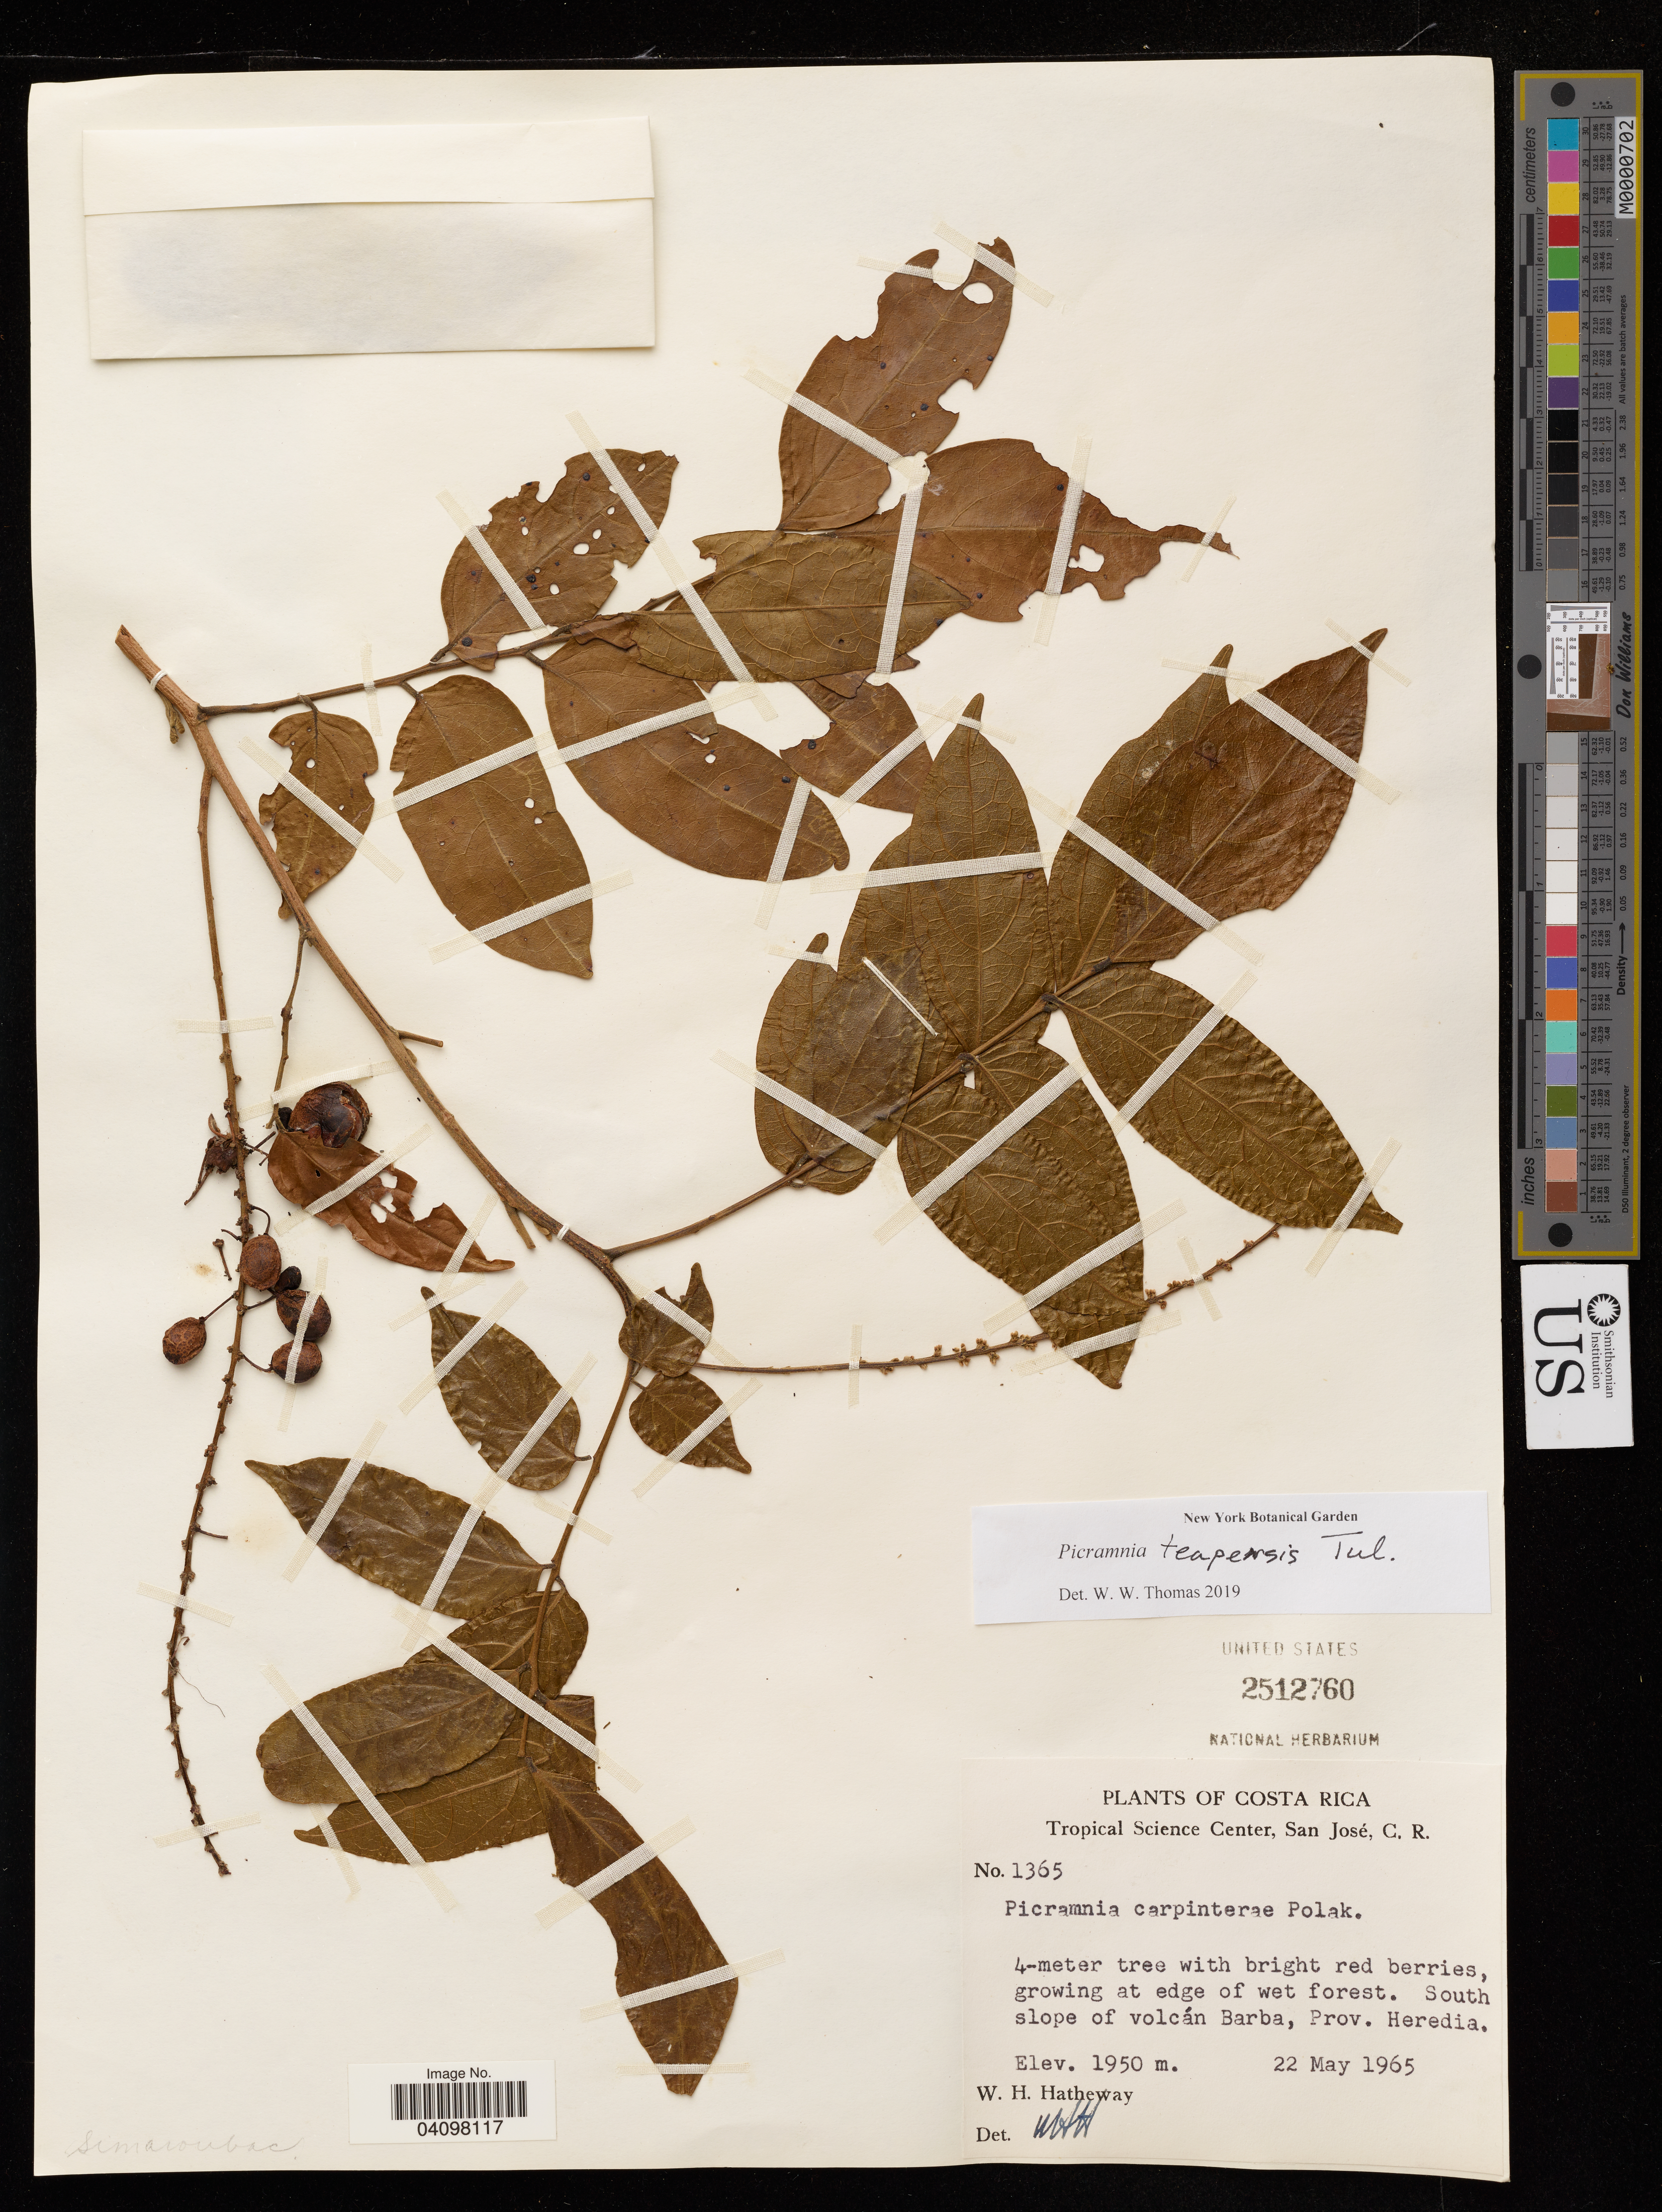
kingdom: Plantae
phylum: Tracheophyta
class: Magnoliopsida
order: Picramniales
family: Picramniaceae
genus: Picramnia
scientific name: Picramnia teapensis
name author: Tul.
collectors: W. Hatheway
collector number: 1365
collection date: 1965-05-22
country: Costa Rica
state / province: San José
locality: Costa Rica, Tropical Science Center. South slope of volcan Barba, Prov. Heredia.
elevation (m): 1950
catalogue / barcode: US 2512760